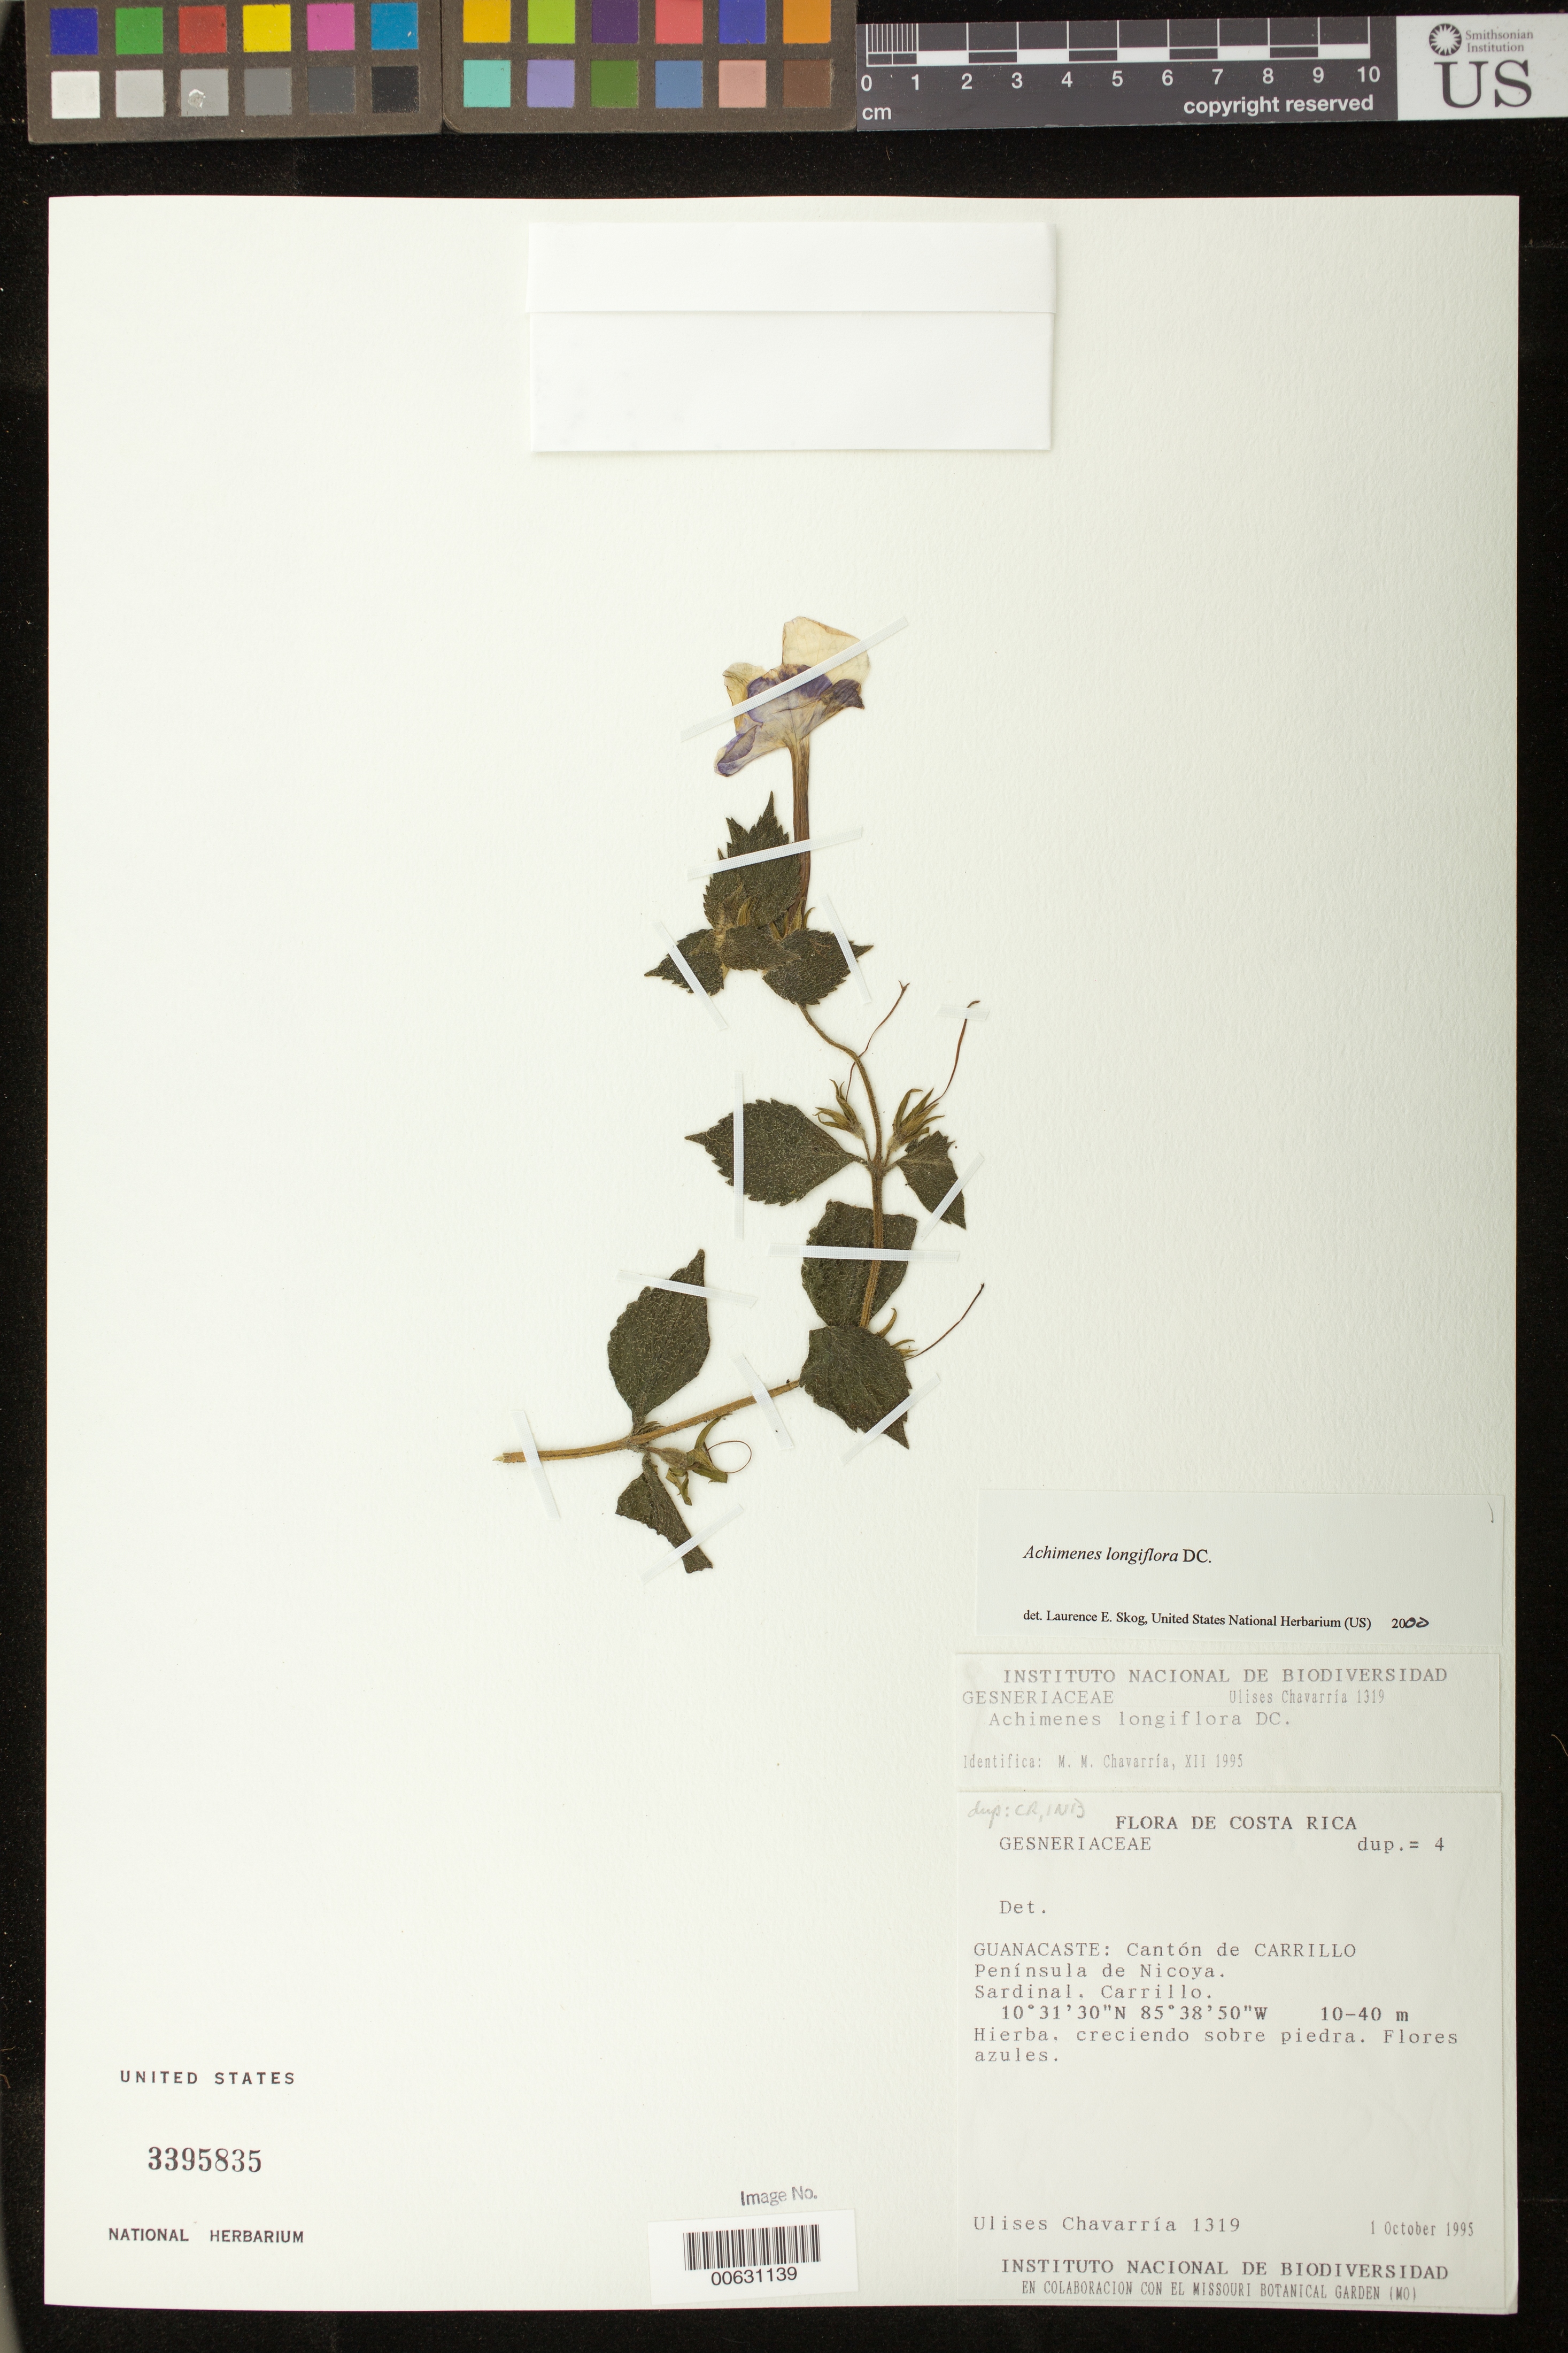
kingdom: Plantae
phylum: Tracheophyta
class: Magnoliopsida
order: Lamiales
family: Gesneriaceae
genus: Achimenes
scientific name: Achimenes longiflora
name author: DC.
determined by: Skog, Laurence E.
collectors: U. Chavarría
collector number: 1319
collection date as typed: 01 Oct 1995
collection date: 1995-10-01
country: Costa Rica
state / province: Guanacaste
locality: Cantón de Carrillo, Península de Nicoya, Sardinal, Carrillo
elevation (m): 10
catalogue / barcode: US 3395835